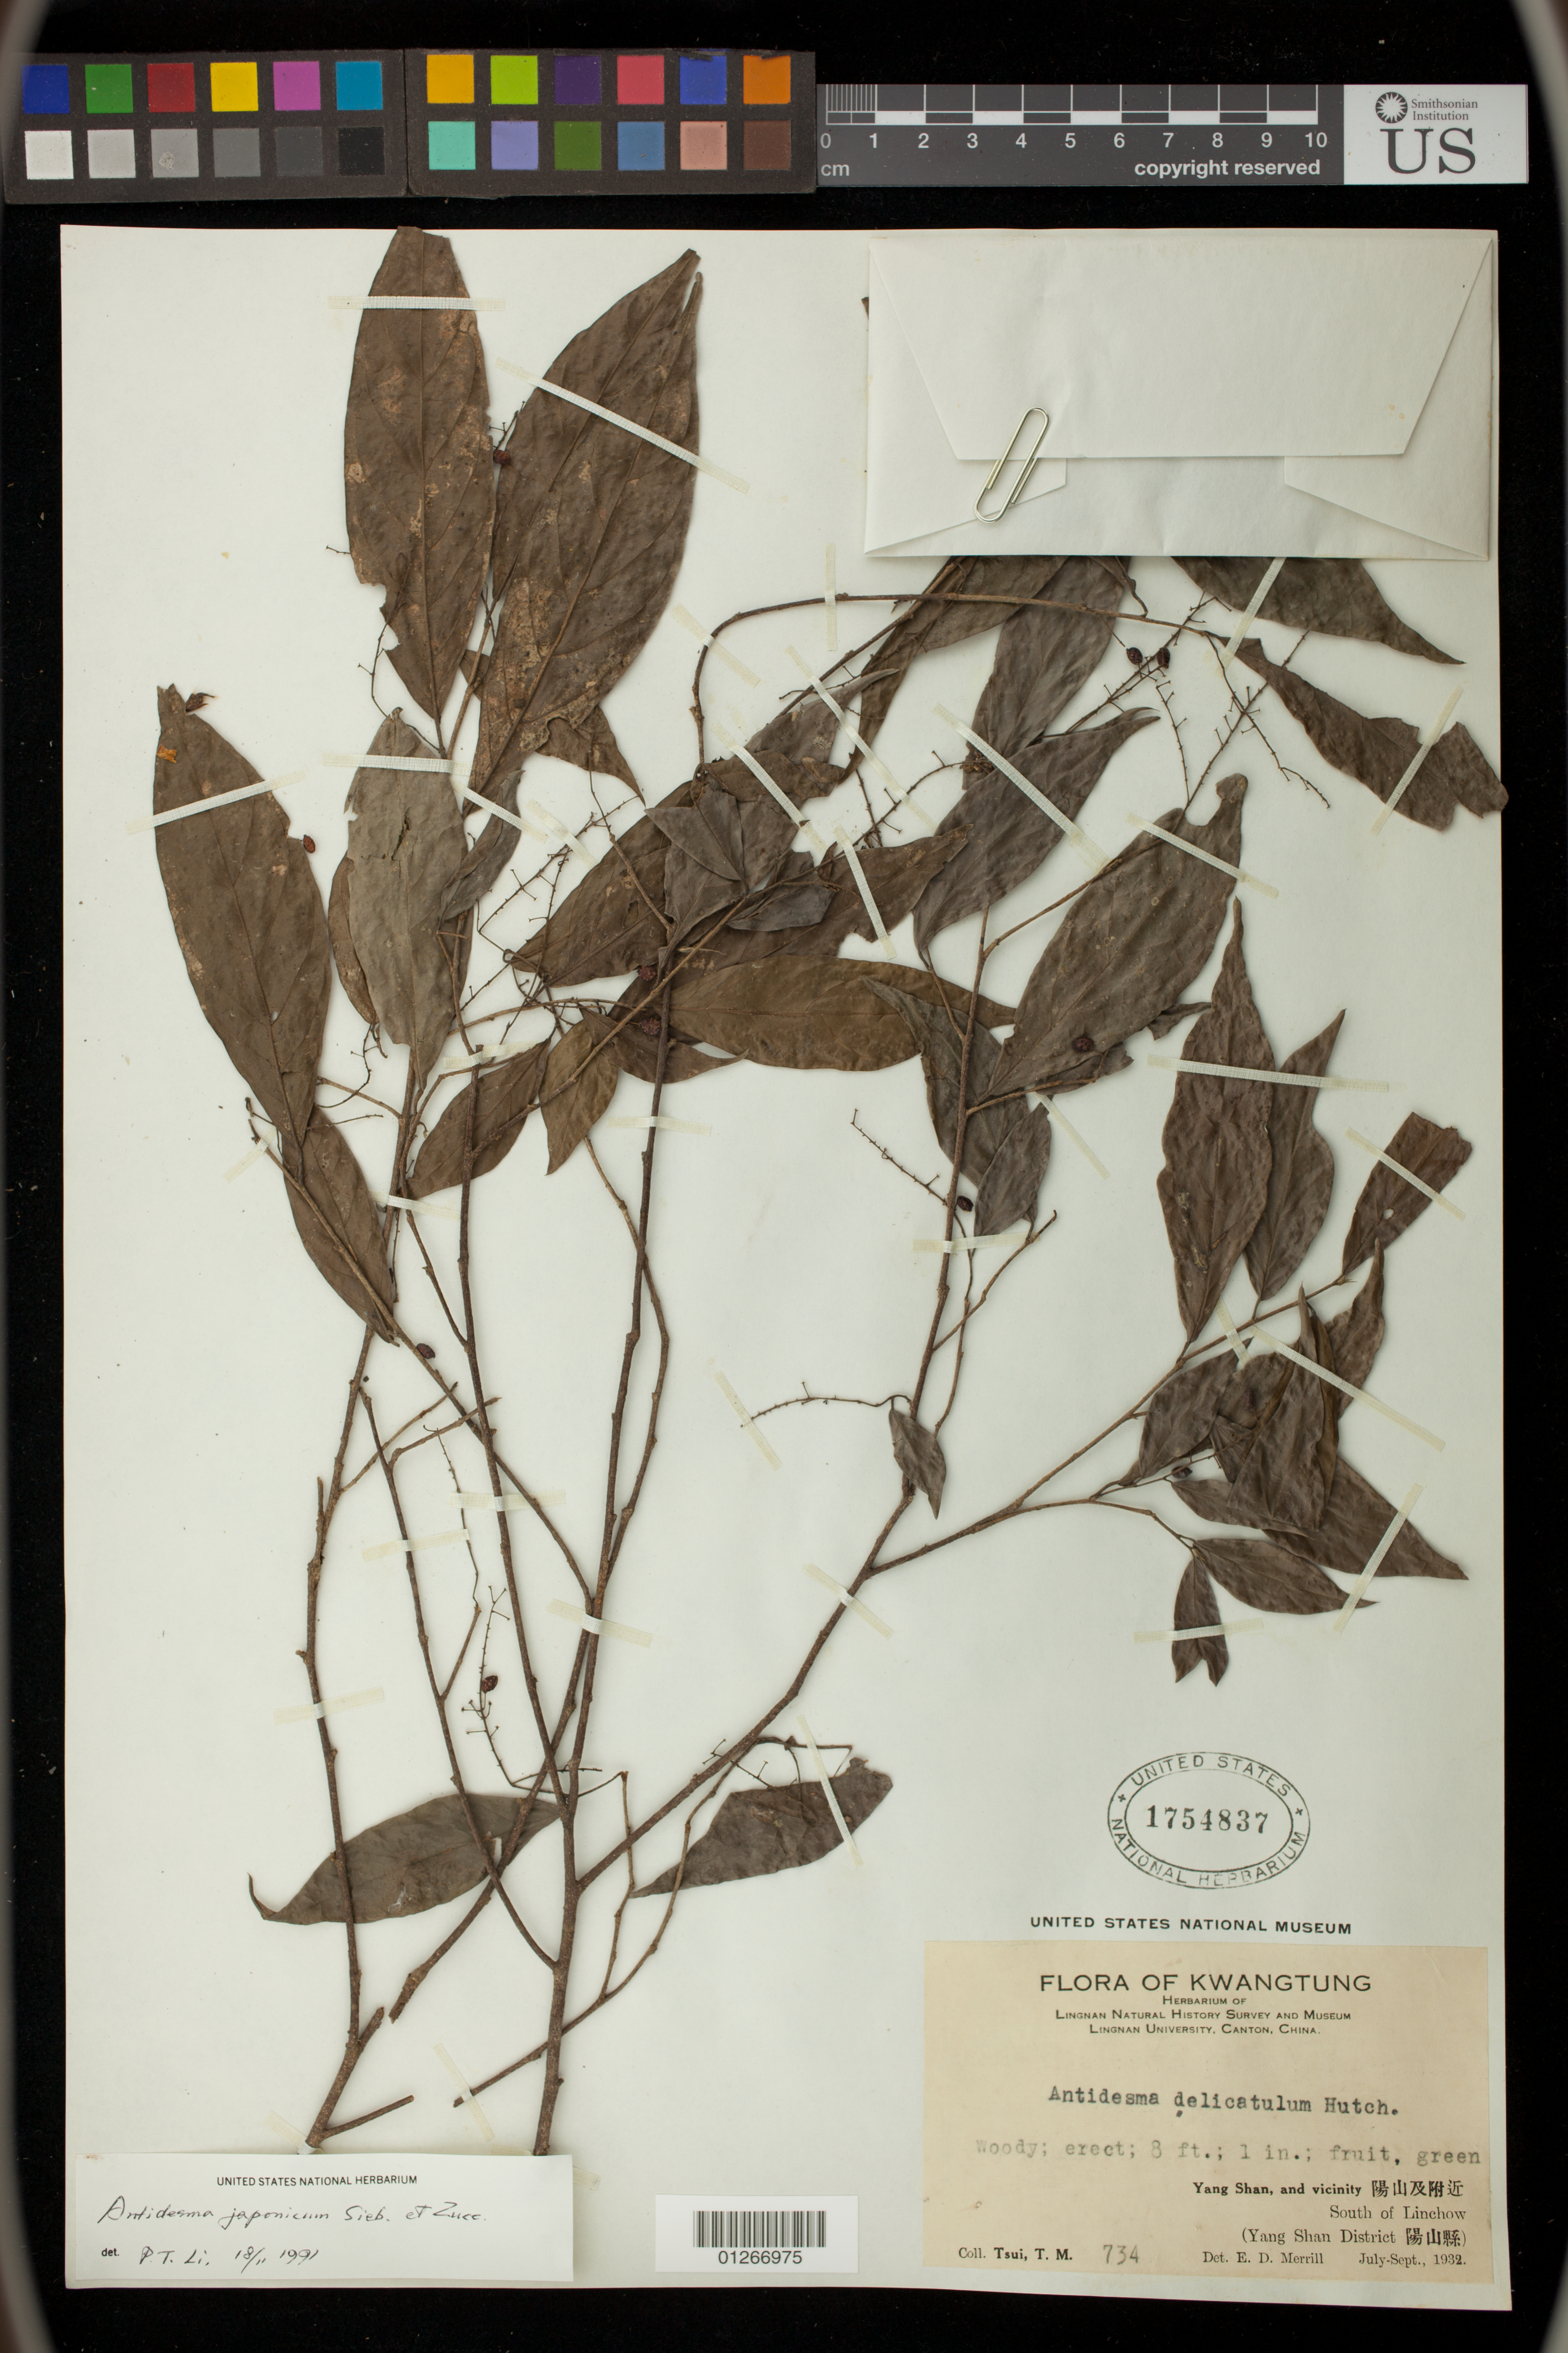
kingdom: Plantae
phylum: Tracheophyta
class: Magnoliopsida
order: Malpighiales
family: Phyllanthaceae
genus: Antidesma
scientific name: Antidesma japonicum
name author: Siebert & Zucc.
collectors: T. Tsui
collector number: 734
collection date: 1932-07/1932-09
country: China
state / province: Guangdong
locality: Kwangtung, Yang Shan and vicinity,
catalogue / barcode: US 1754837